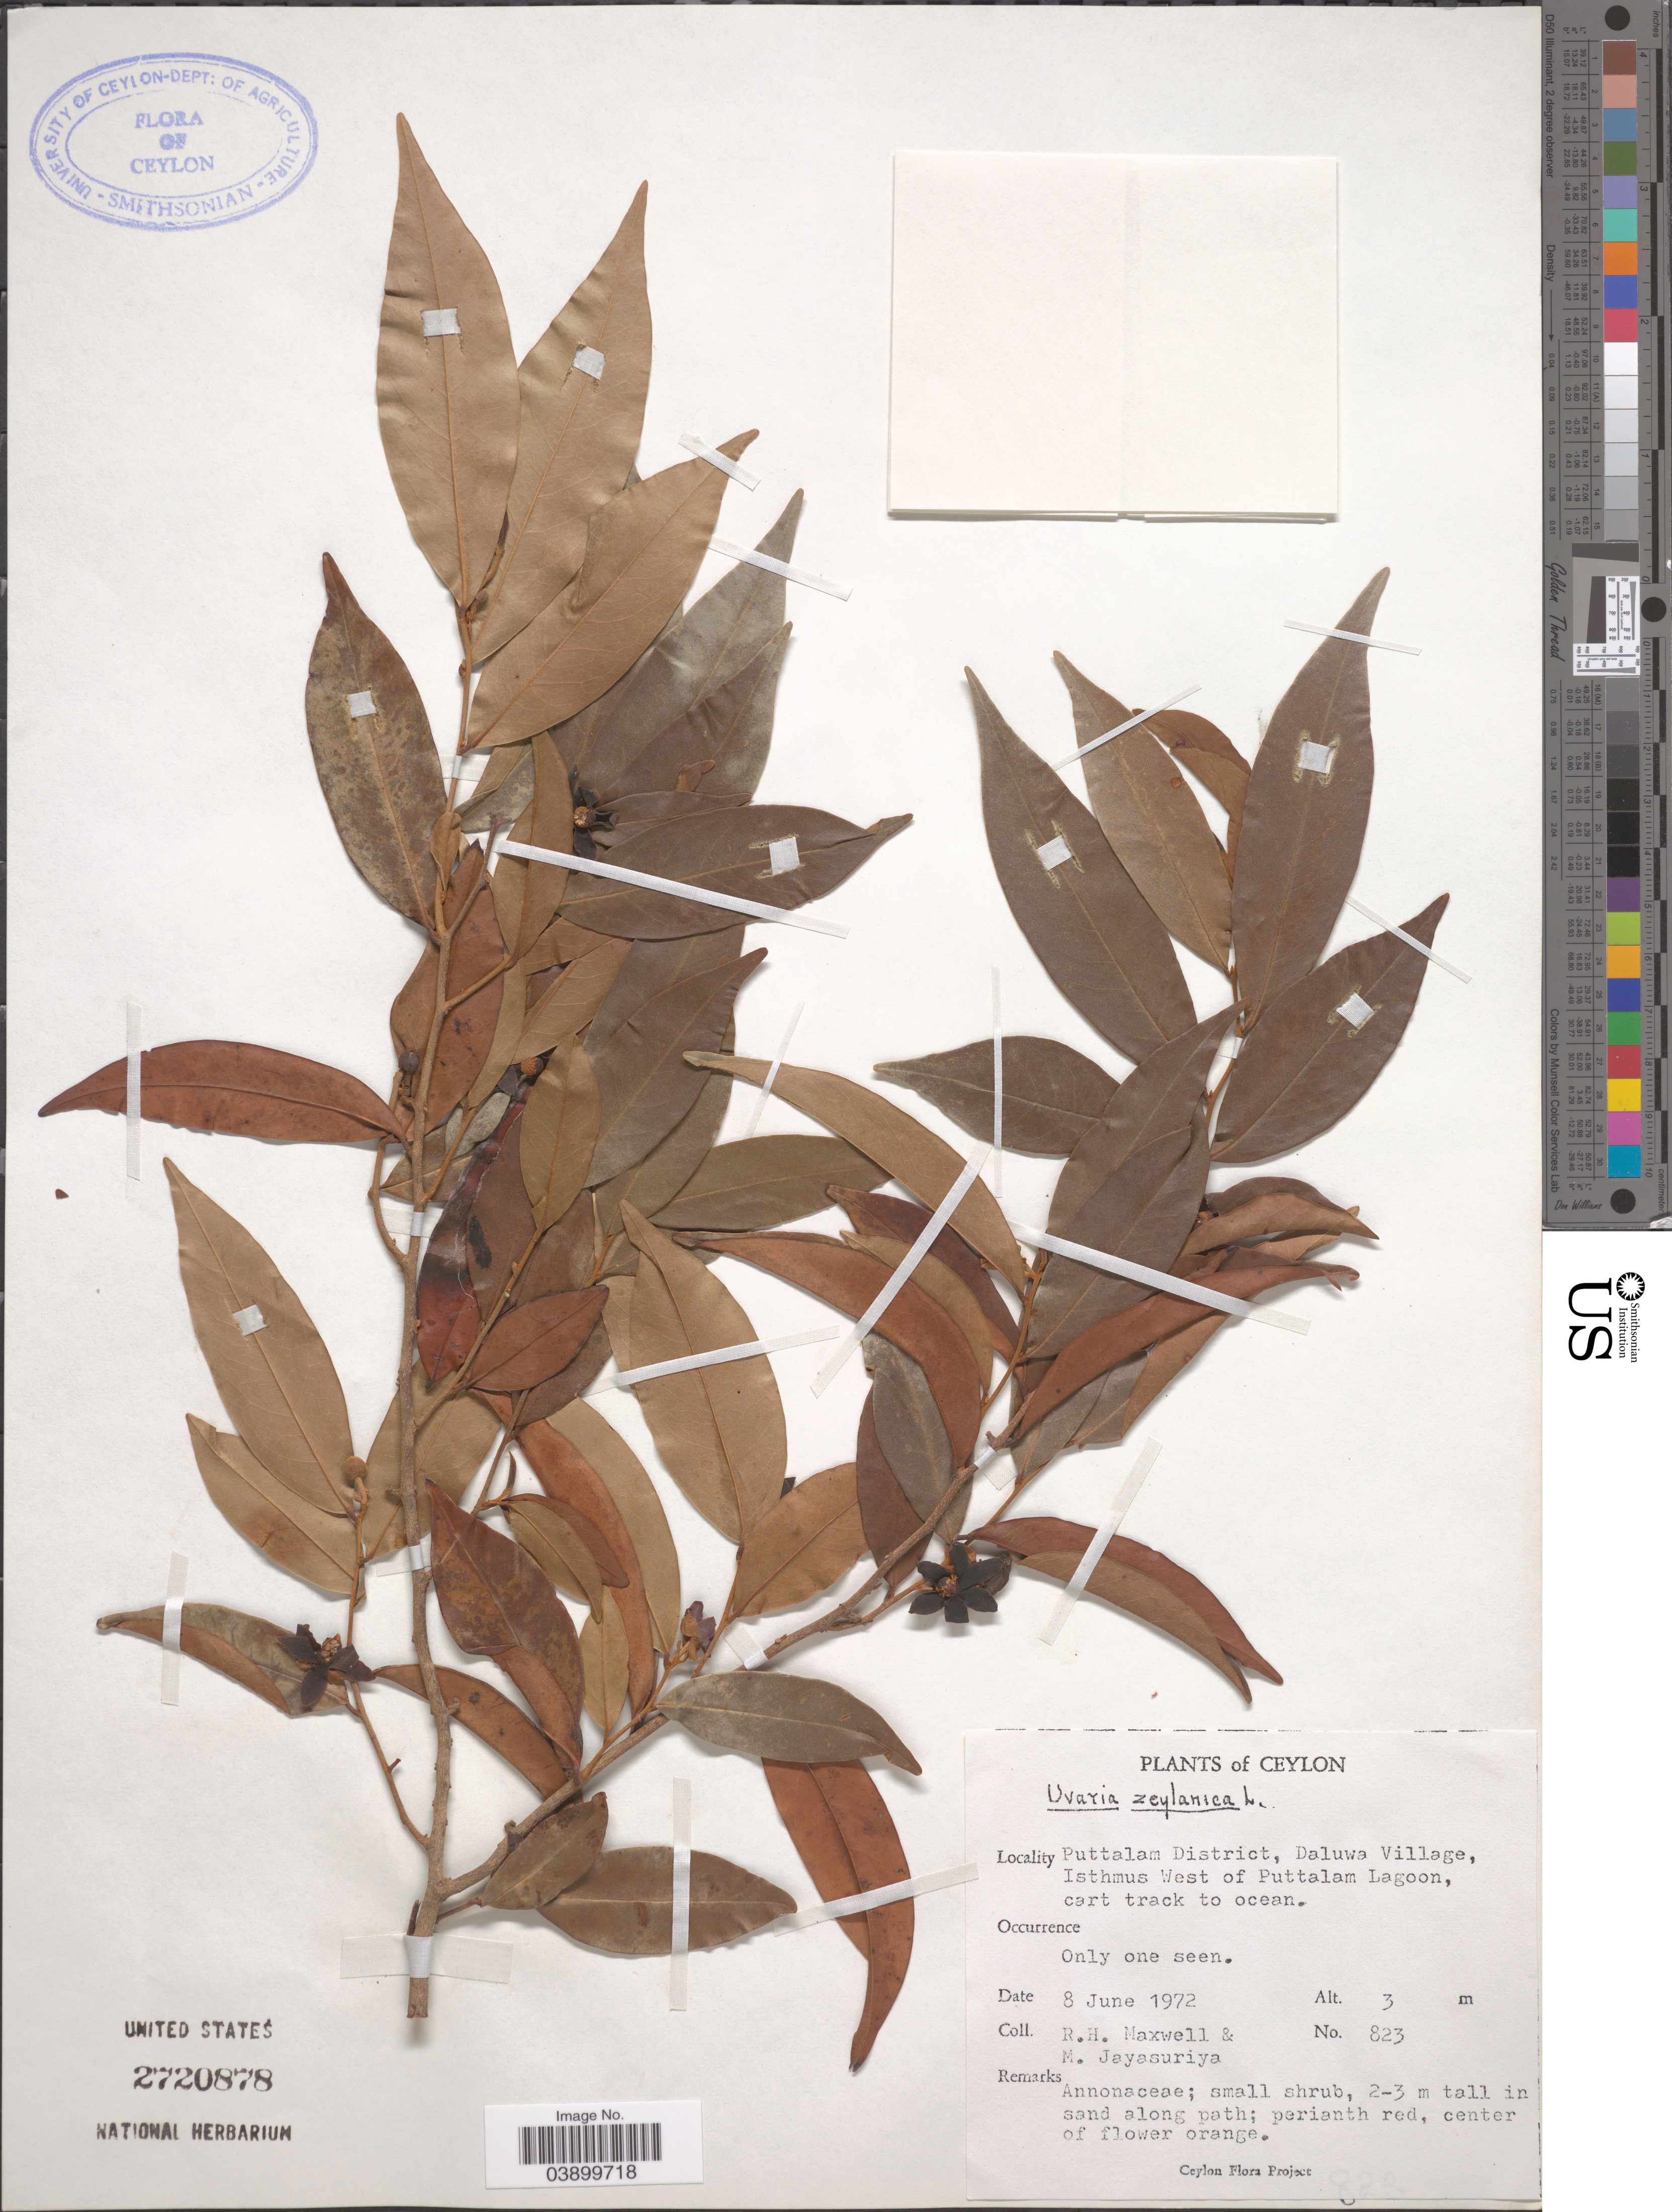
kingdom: Plantae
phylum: Tracheophyta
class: Magnoliopsida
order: Magnoliales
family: Annonaceae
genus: Uvaria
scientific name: Uvaria zeylanica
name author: L.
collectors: R. Maxwell & M. Jayasuriya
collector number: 823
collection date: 1972-06-08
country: Sri Lanka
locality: Ceylon. Puttalam District, Daluwa Village, Isthmus West of Puttalam Lagoon.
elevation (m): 3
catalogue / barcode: US 2720878